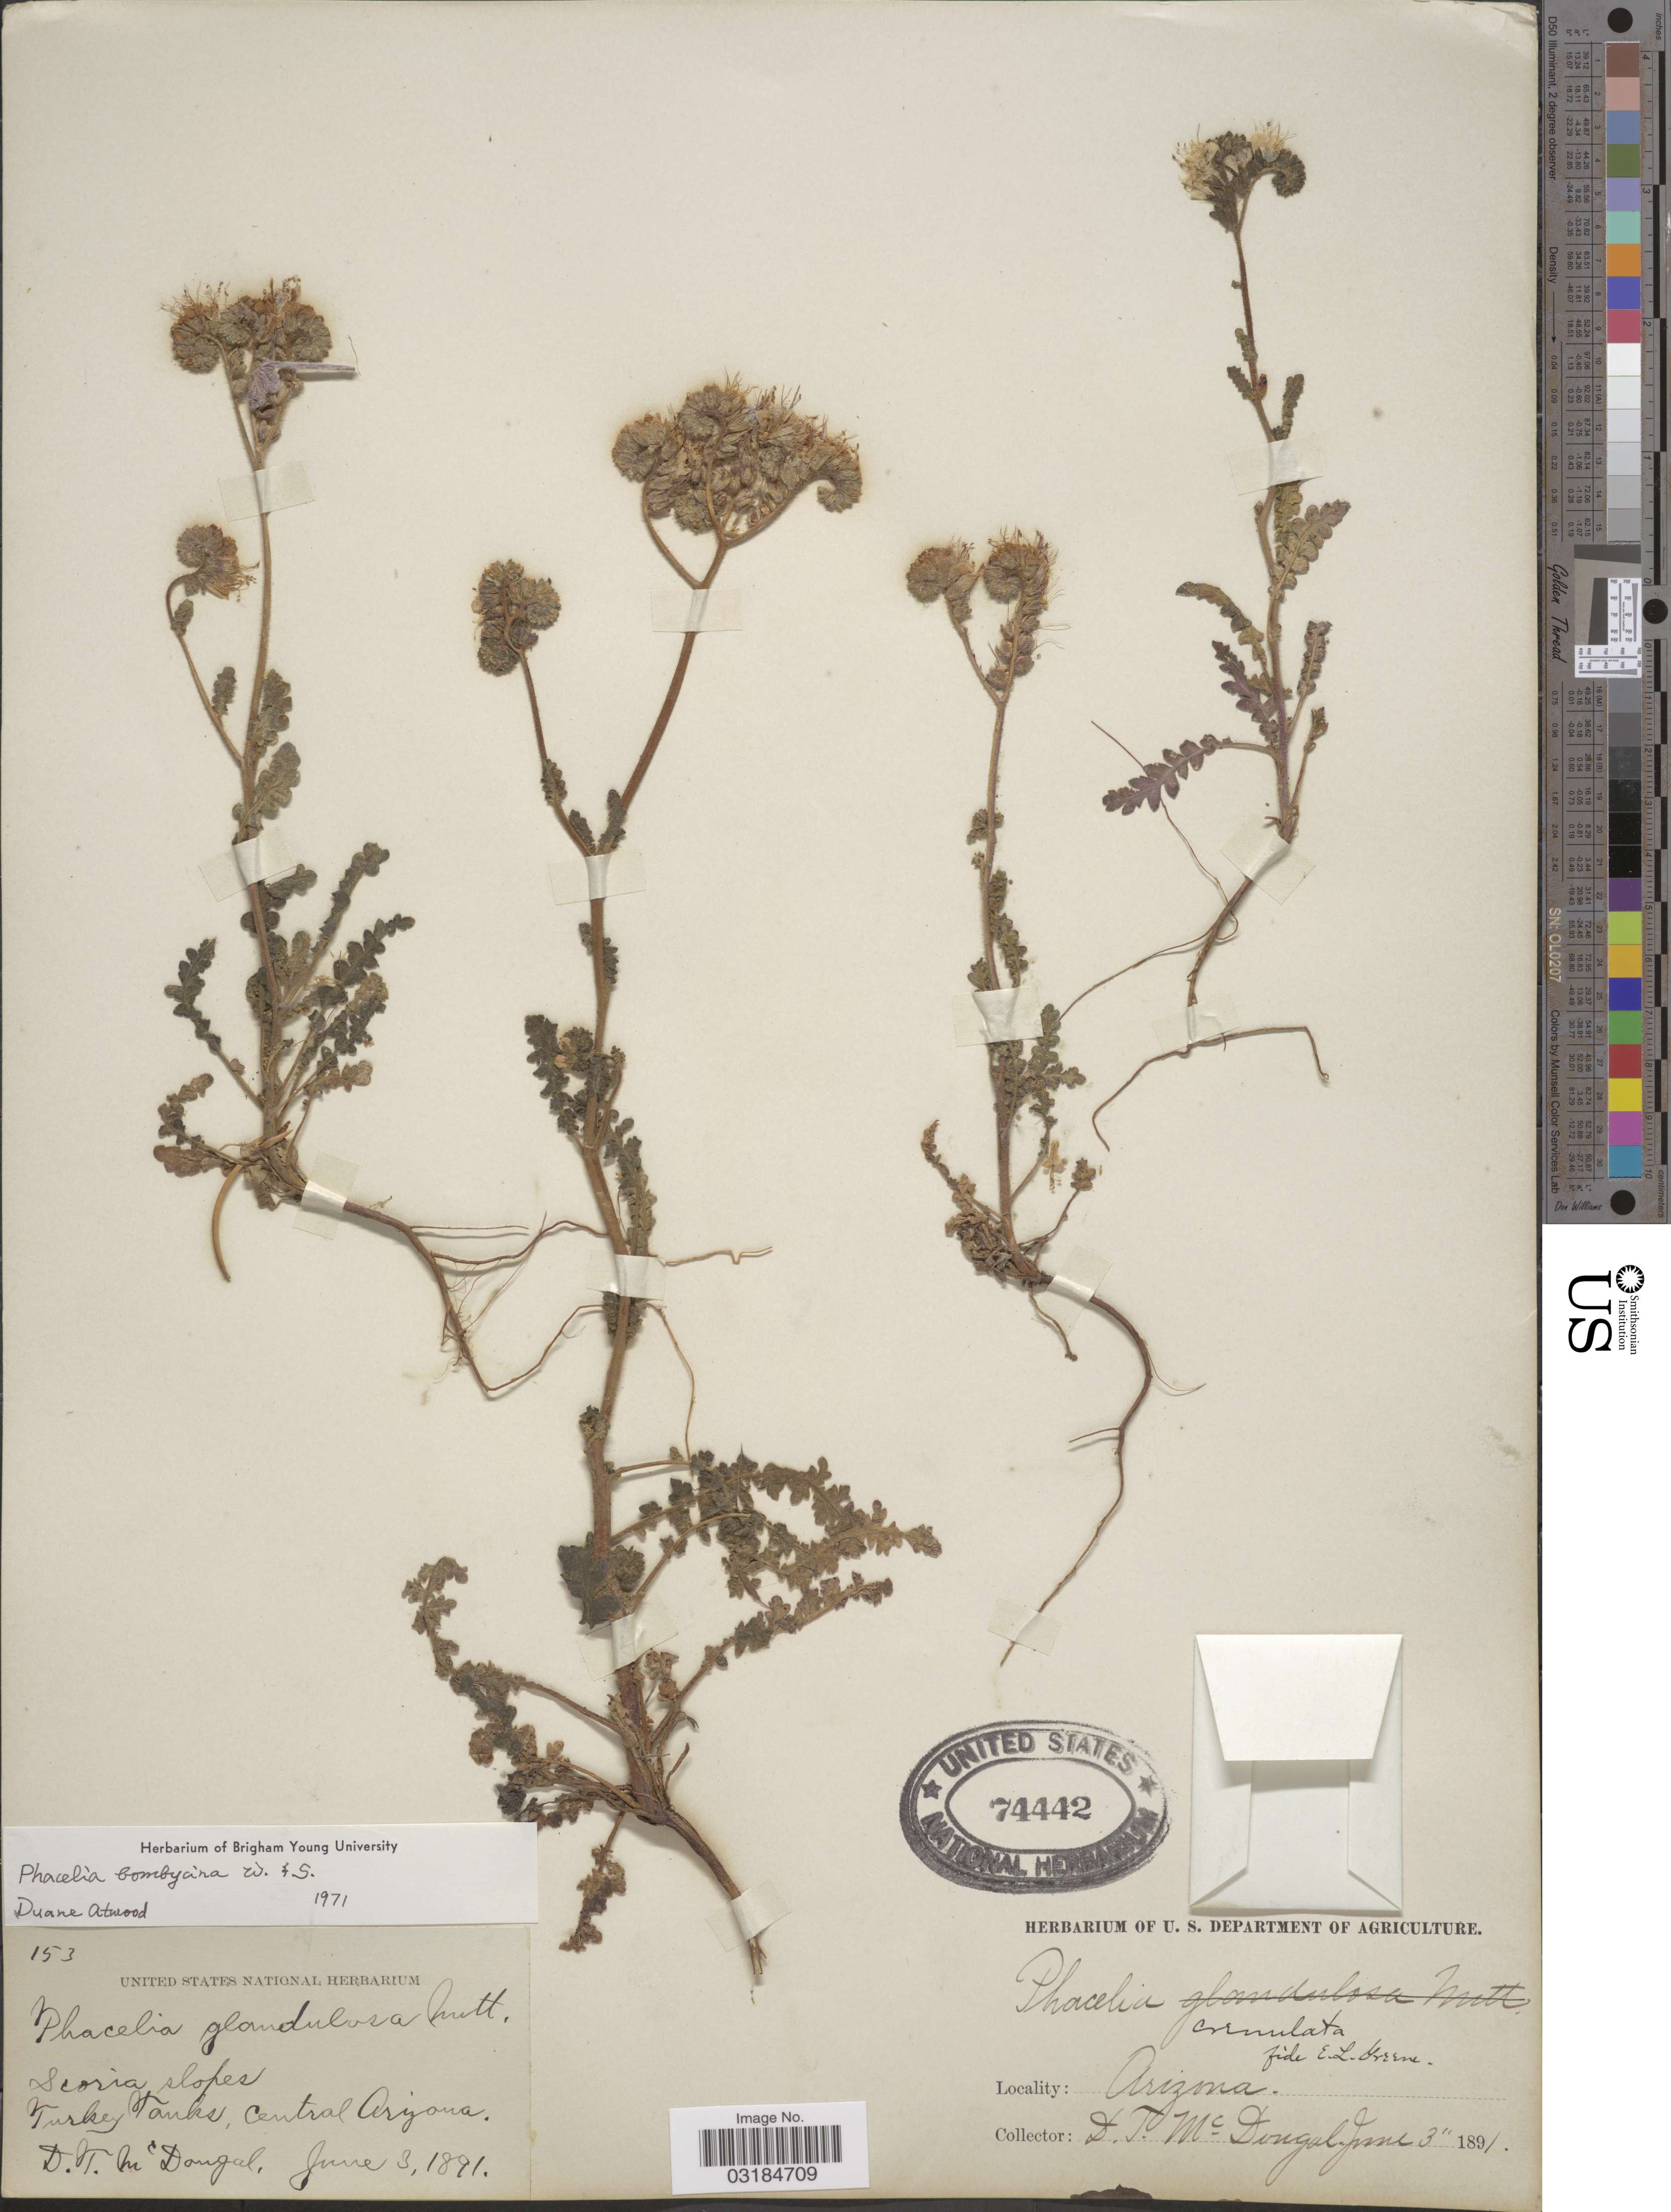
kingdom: Plantae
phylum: Tracheophyta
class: Magnoliopsida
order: Boraginales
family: Hydrophyllaceae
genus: Phacelia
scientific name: Phacelia bombycina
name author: Wooton & Standl.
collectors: D. McDougal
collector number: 153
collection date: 1891-06-03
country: United States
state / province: Arizona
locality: Turkey Tanks, Central Arizona.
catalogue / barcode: US 74442